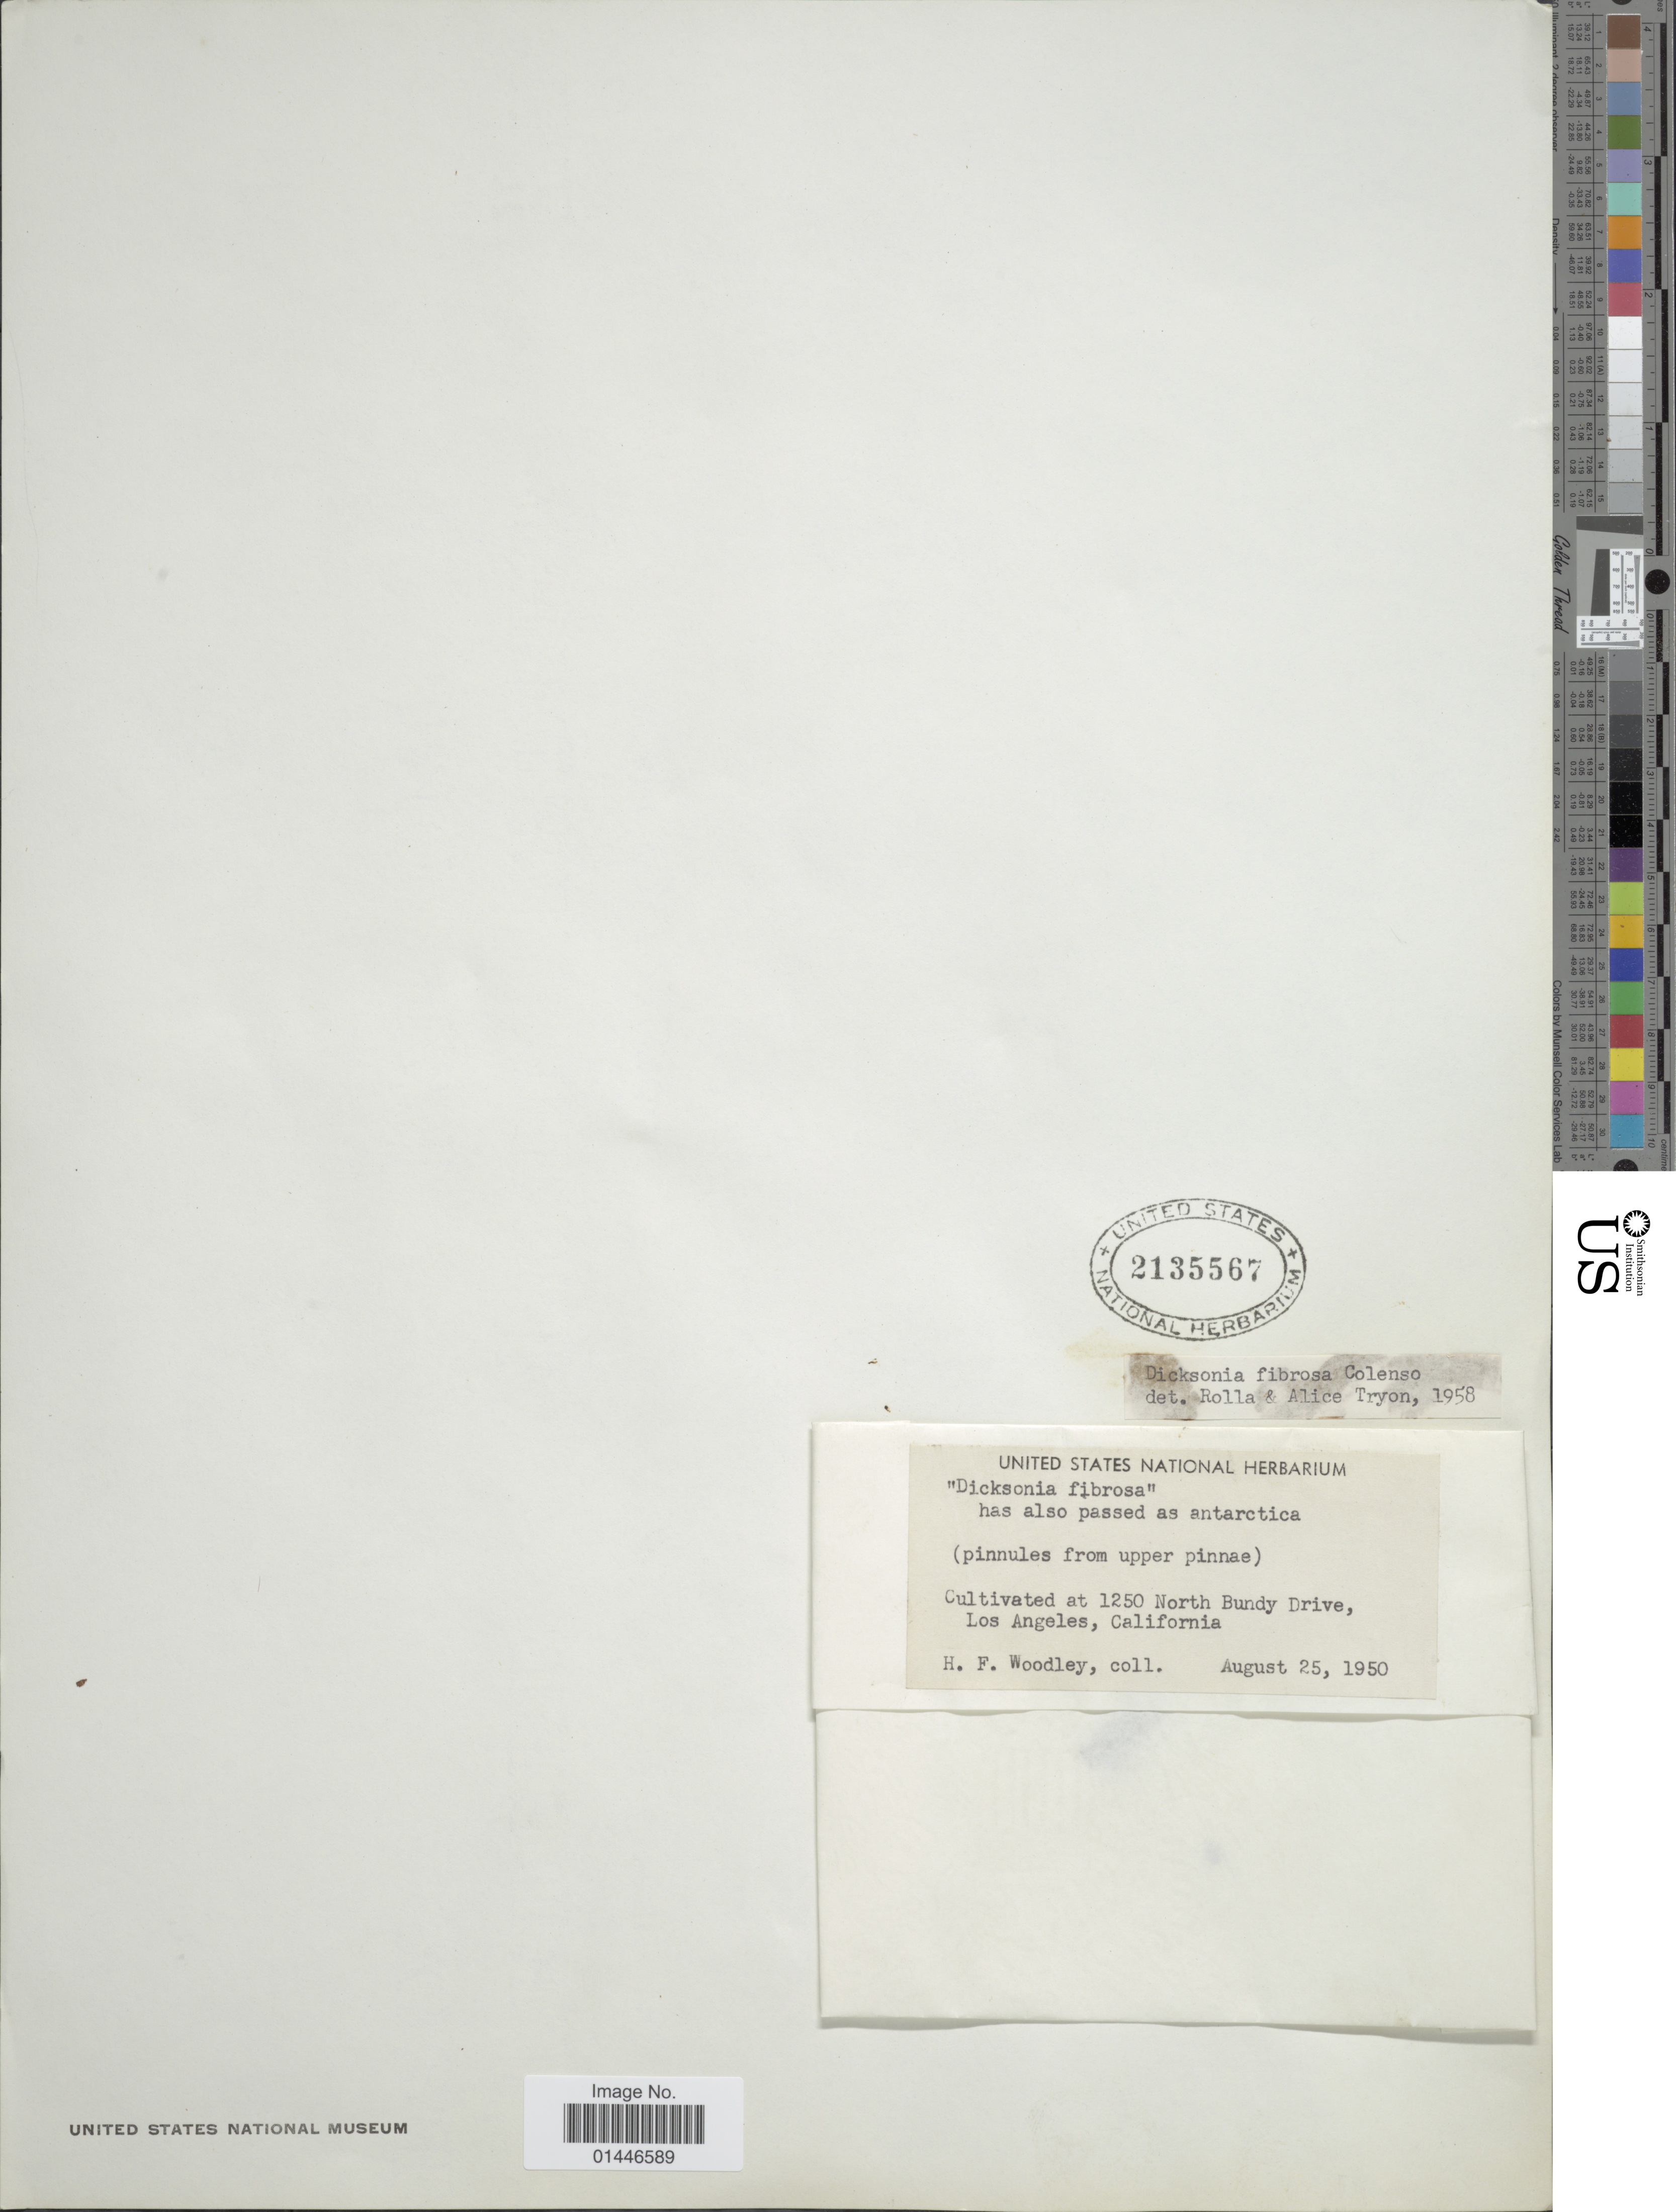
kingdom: Plantae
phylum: Tracheophyta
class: Polypodiopsida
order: Cyatheales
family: Dicksoniaceae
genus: Dicksonia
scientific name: Dicksonia fibrosa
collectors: H. Woodley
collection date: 1950-08-25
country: United States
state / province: California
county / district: Los Angeles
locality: Cultivated at 1250 North Bundy Drive, Los Angeles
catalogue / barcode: US 2135567